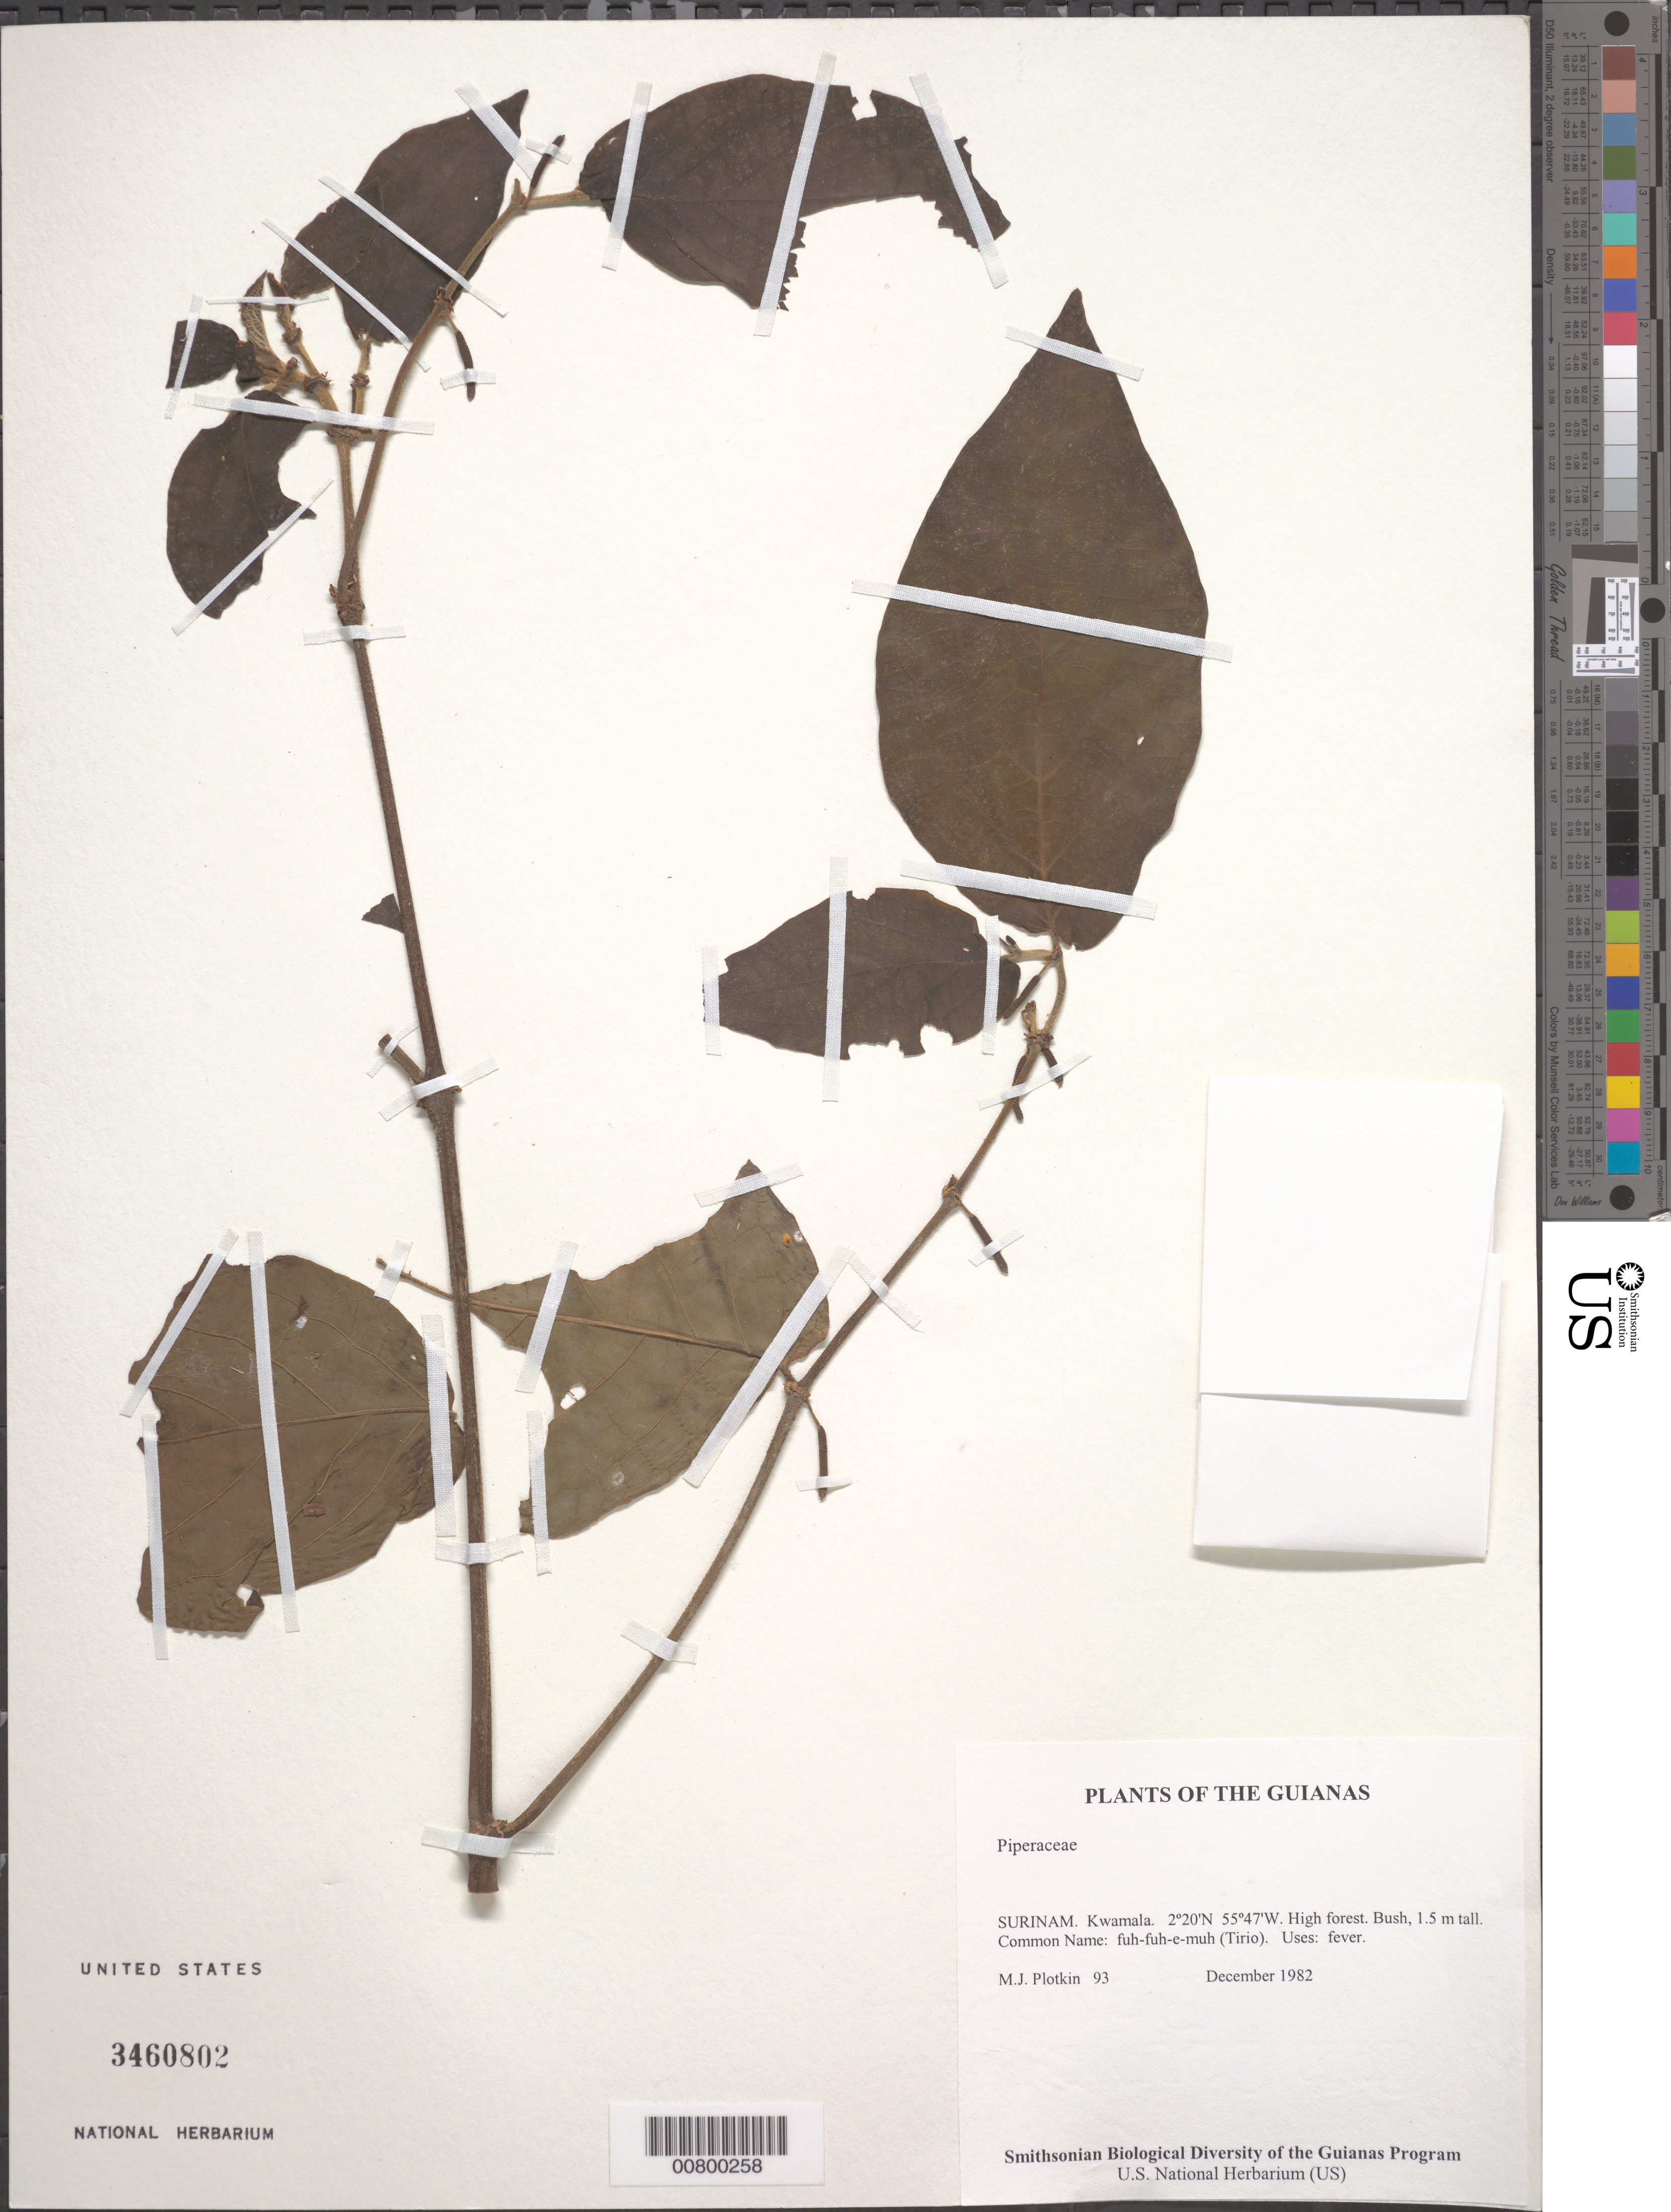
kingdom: Plantae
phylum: Tracheophyta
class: Magnoliopsida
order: Piperales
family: Piperaceae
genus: Piper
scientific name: Piper sp.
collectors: M. Plotkin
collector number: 93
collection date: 1982-12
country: Suriname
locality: The Guianas. Kwamala.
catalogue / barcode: US 3460802